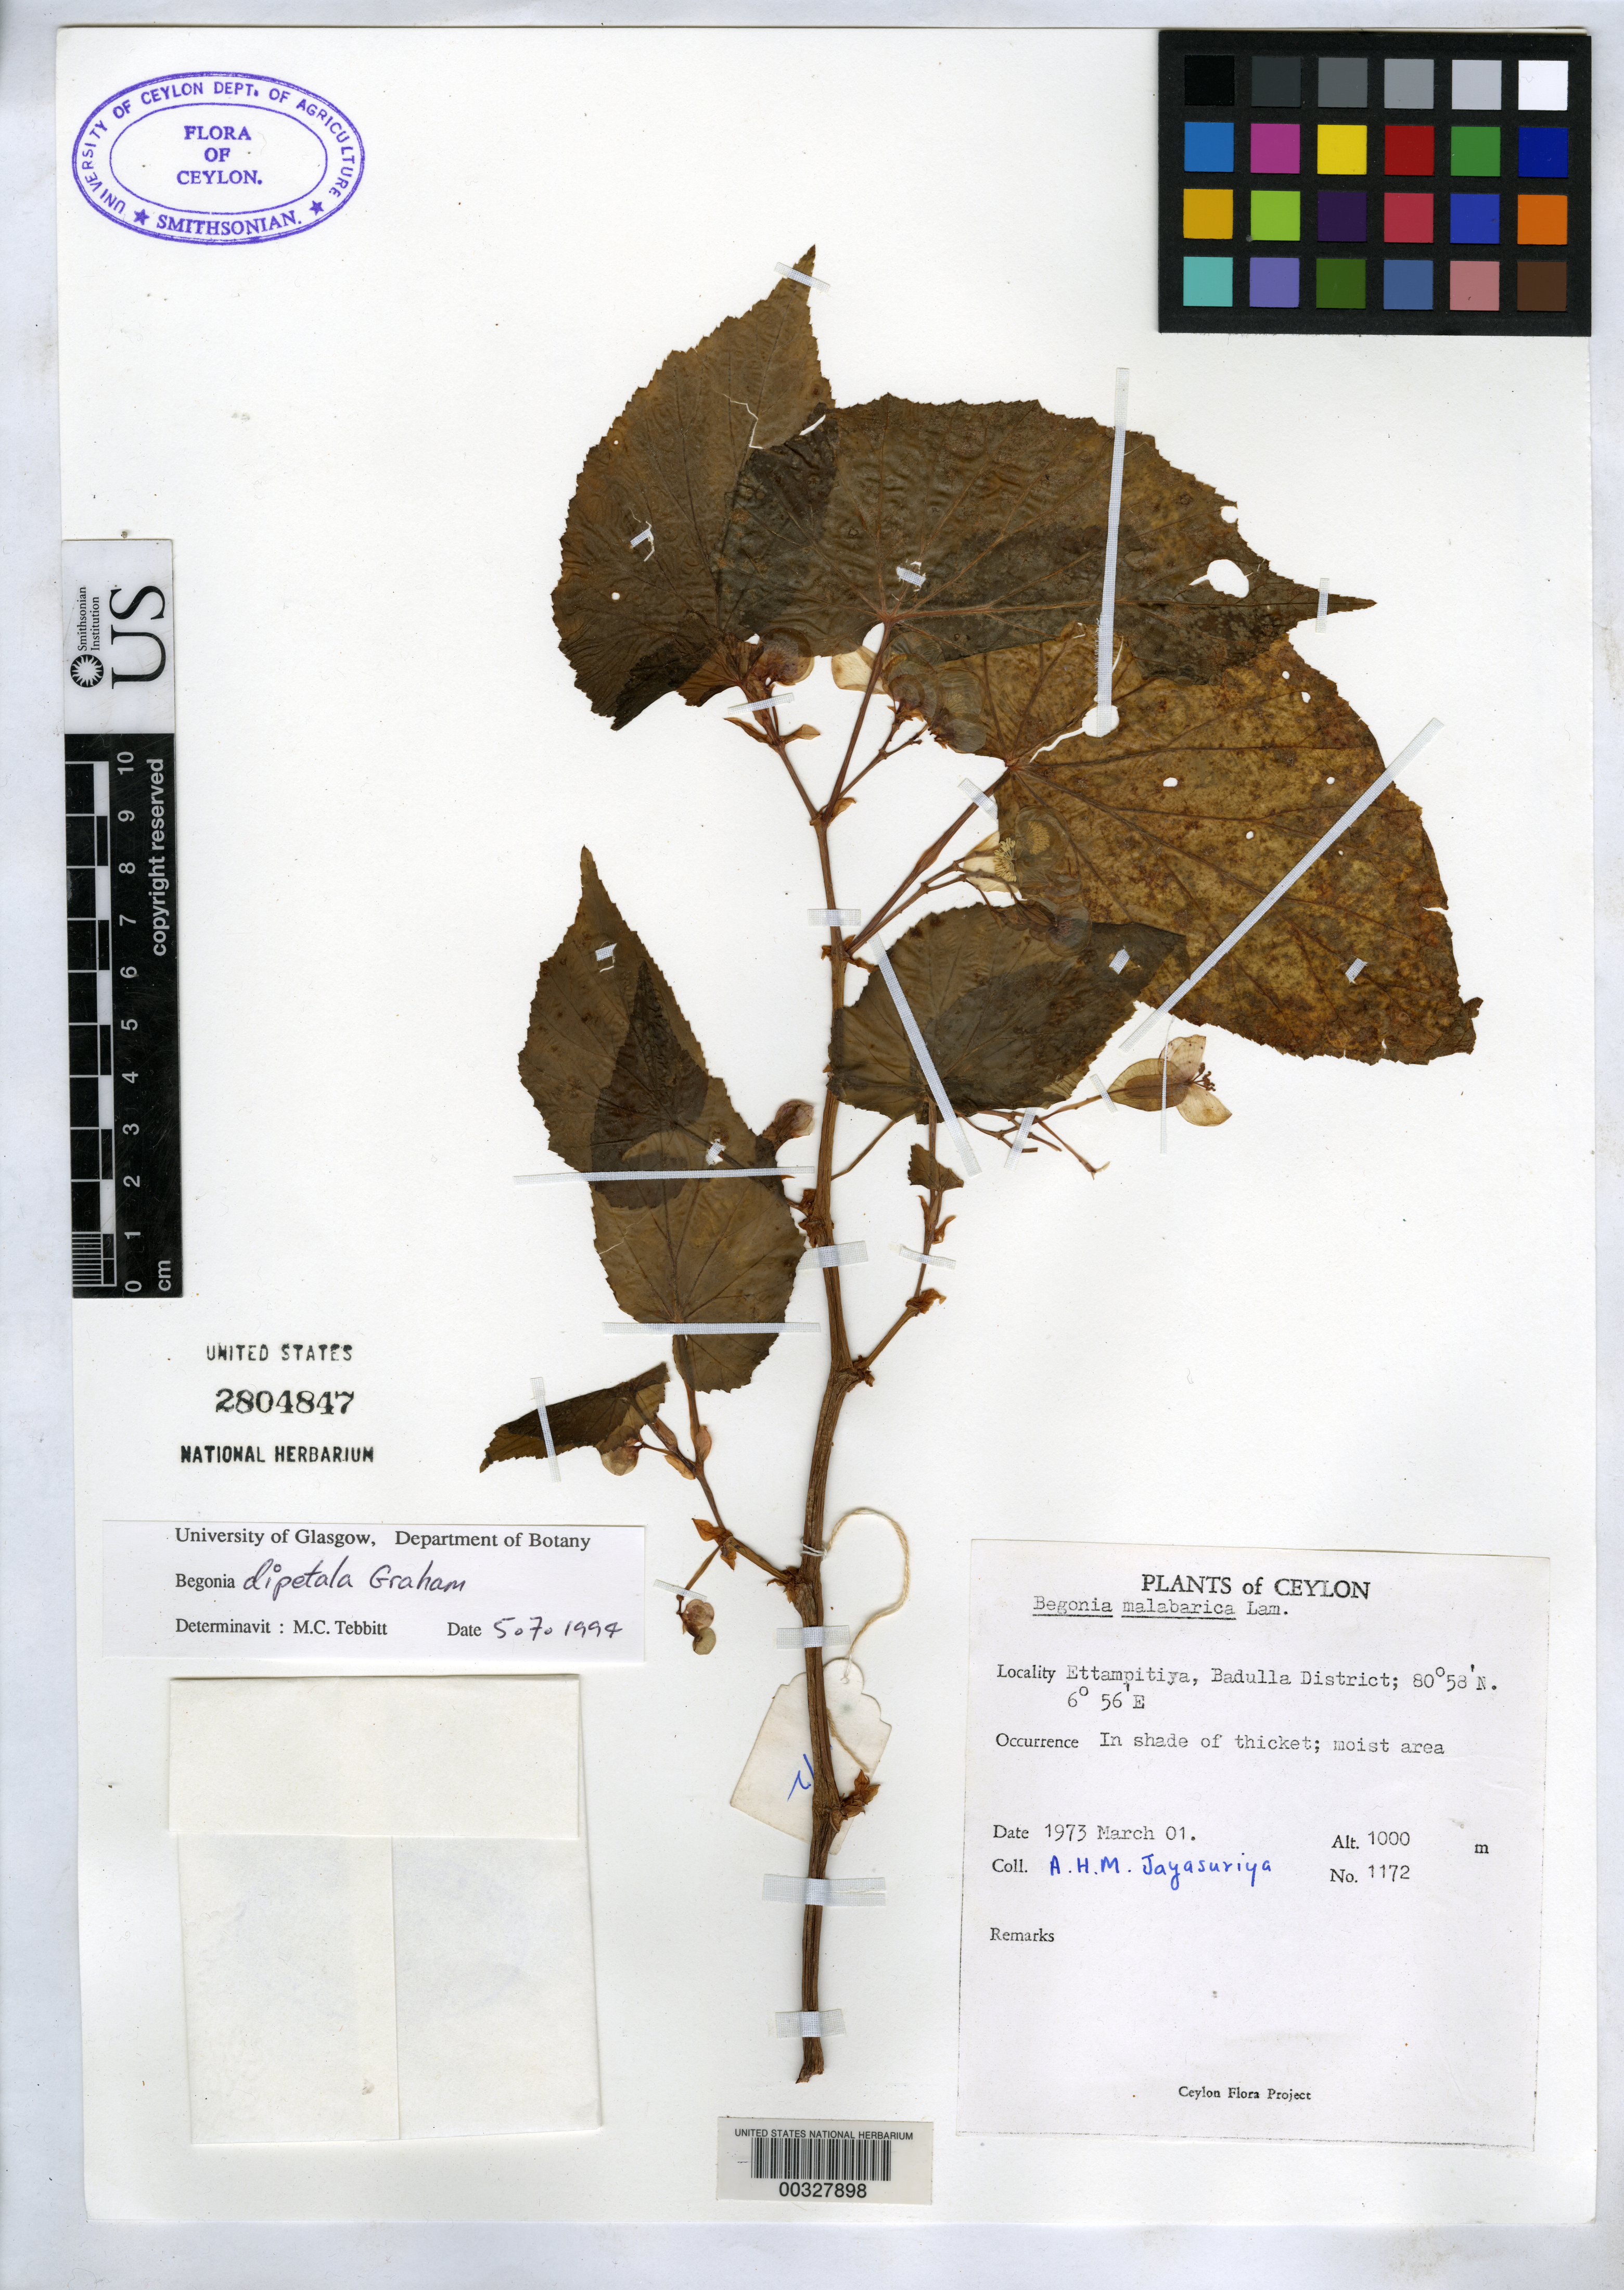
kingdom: Plantae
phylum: Tracheophyta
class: Magnoliopsida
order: Cucurbitales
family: Begoniaceae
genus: Begonia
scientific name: Begonia dipetala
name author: Graham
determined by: Tebbitt, M. C.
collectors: A. H. Jayasuriya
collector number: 1172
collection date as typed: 01 Mar 1973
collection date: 1973-03-01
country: Sri Lanka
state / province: Western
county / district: Badulla Dist.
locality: Ettampitiya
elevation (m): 1000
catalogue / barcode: US 2804847